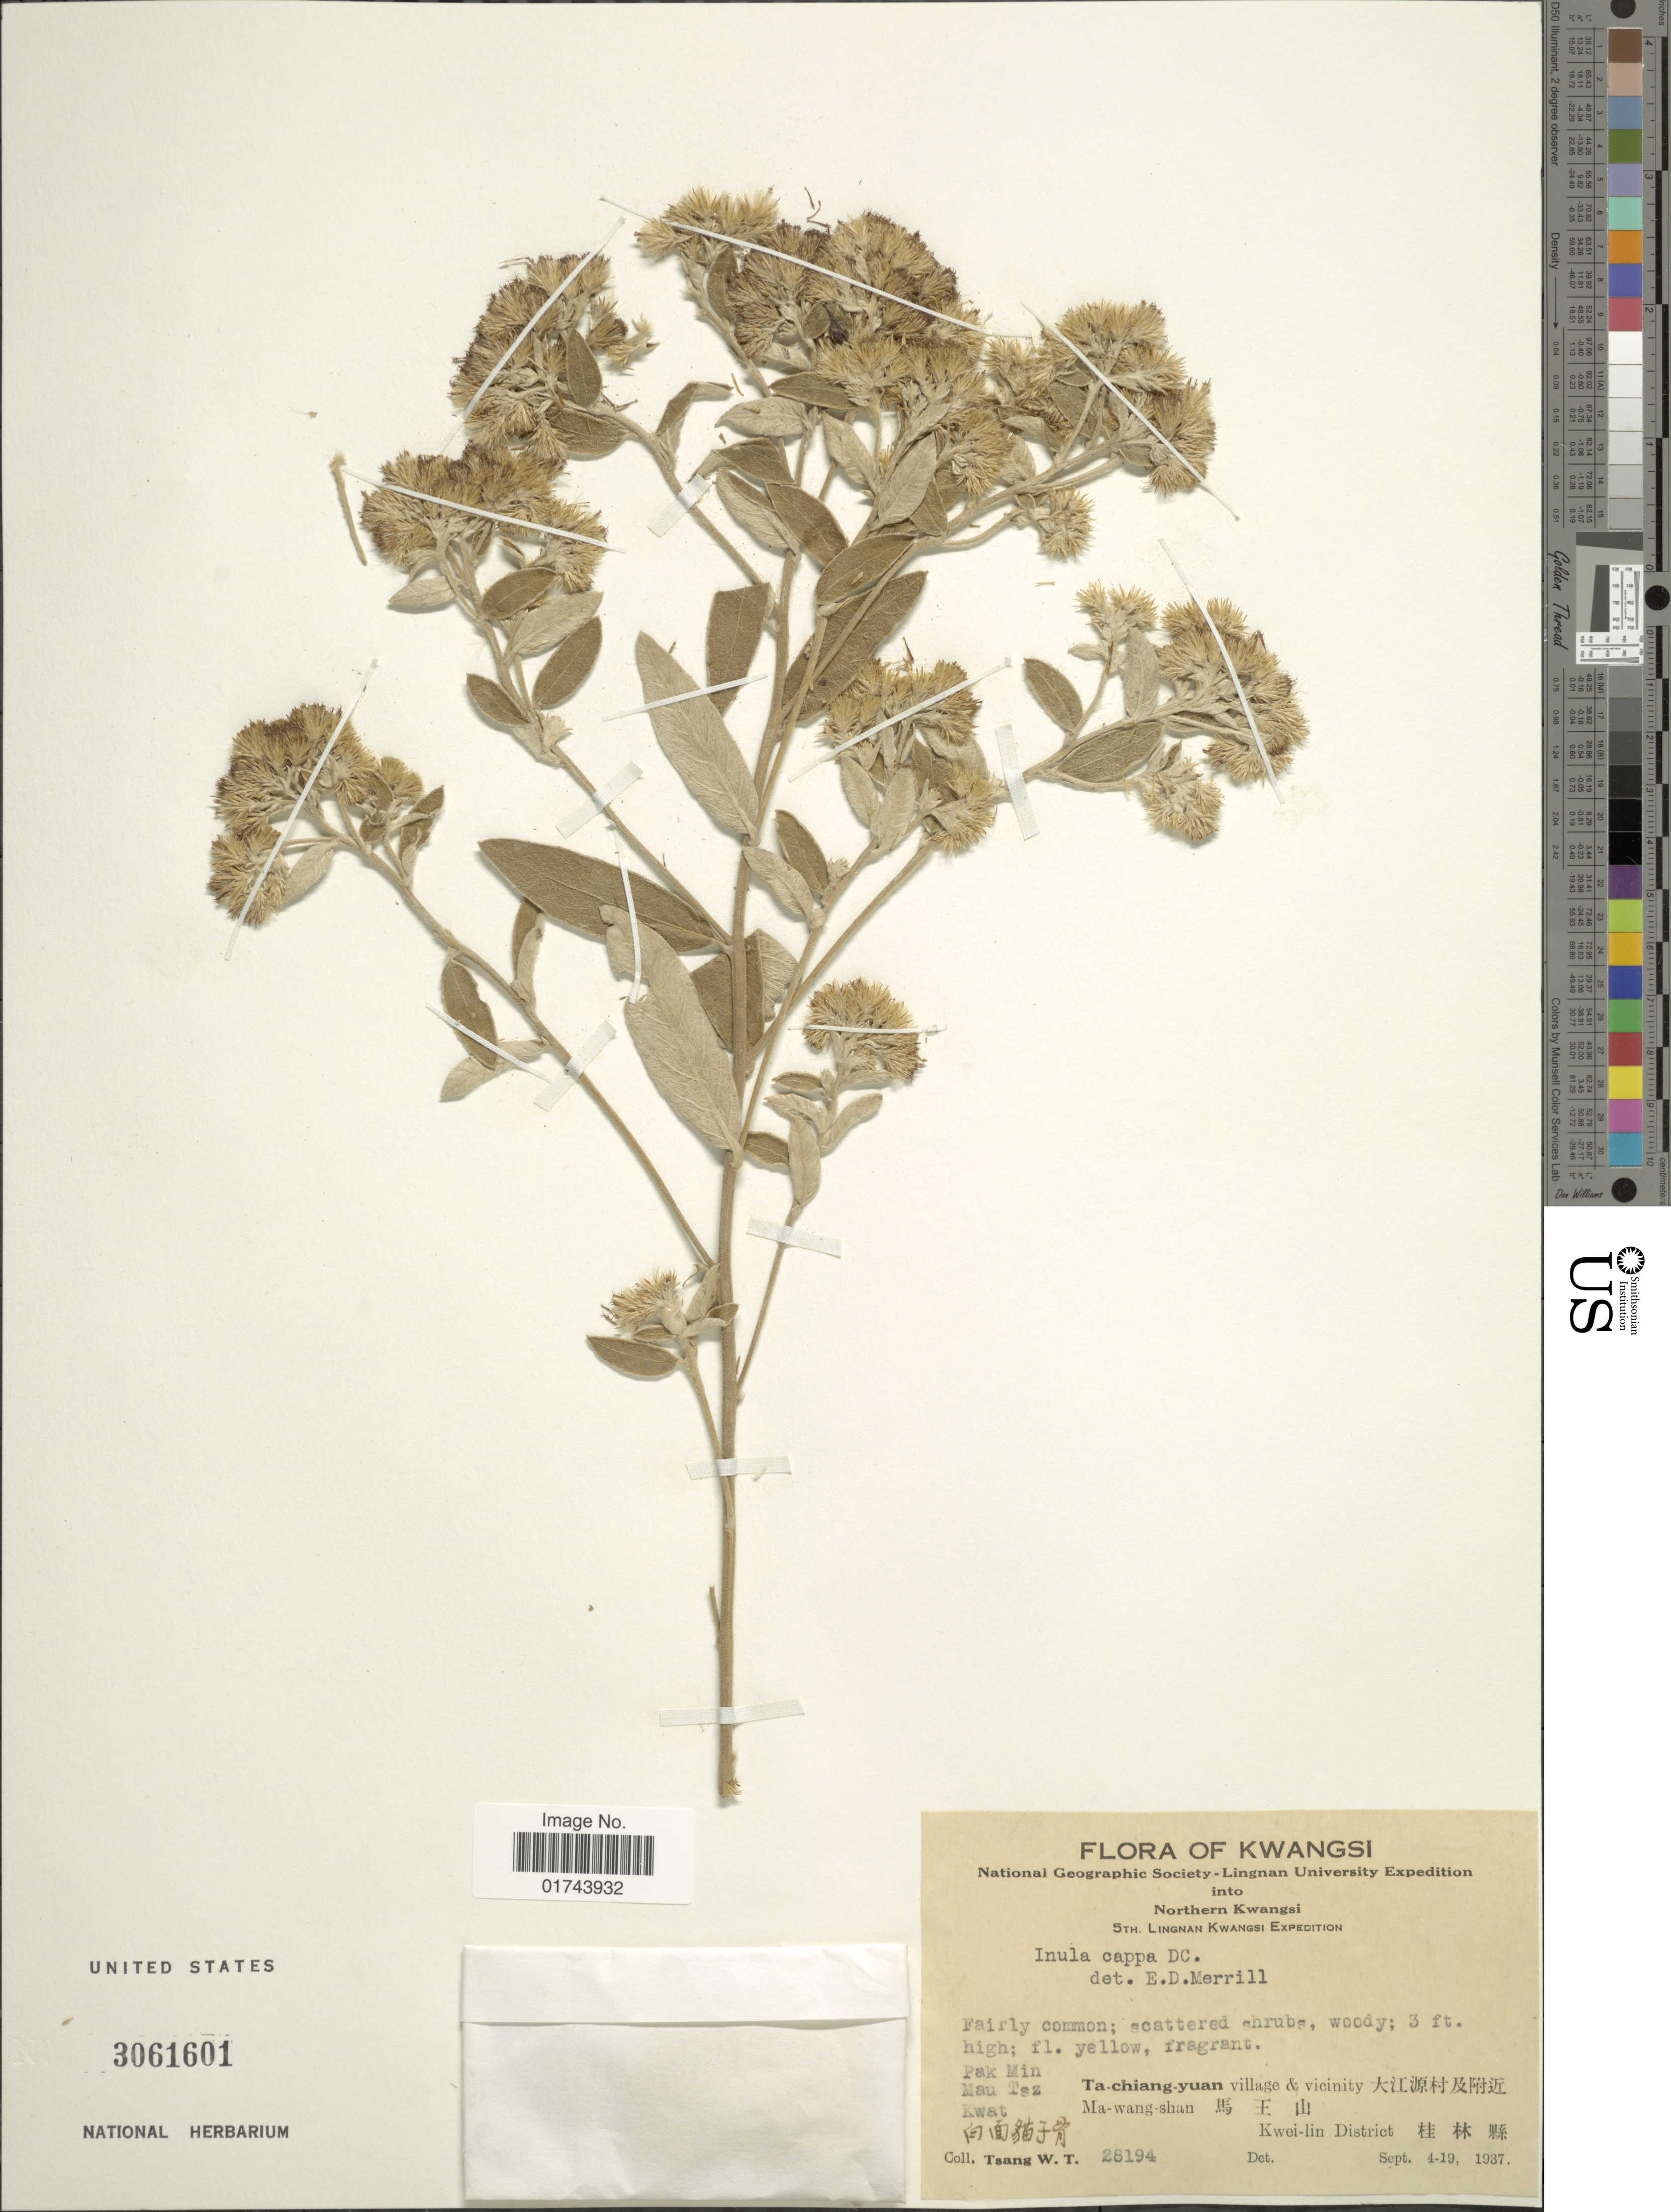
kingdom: Plantae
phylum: Tracheophyta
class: Magnoliopsida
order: Asterales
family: Asteraceae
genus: Inula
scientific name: Inula cappa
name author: (Buch.-Ham. ex D. Don) DC.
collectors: W. T. Tsang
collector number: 28194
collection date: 1937-09-04/1937-09-19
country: China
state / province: Guangxi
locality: Kwangsi, Pak Min, Mau Tsz, Kwat, Ta-chiang-yuan village & vicinity, Ma-wang-shan, Kwei-lin District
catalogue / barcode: US 3061601